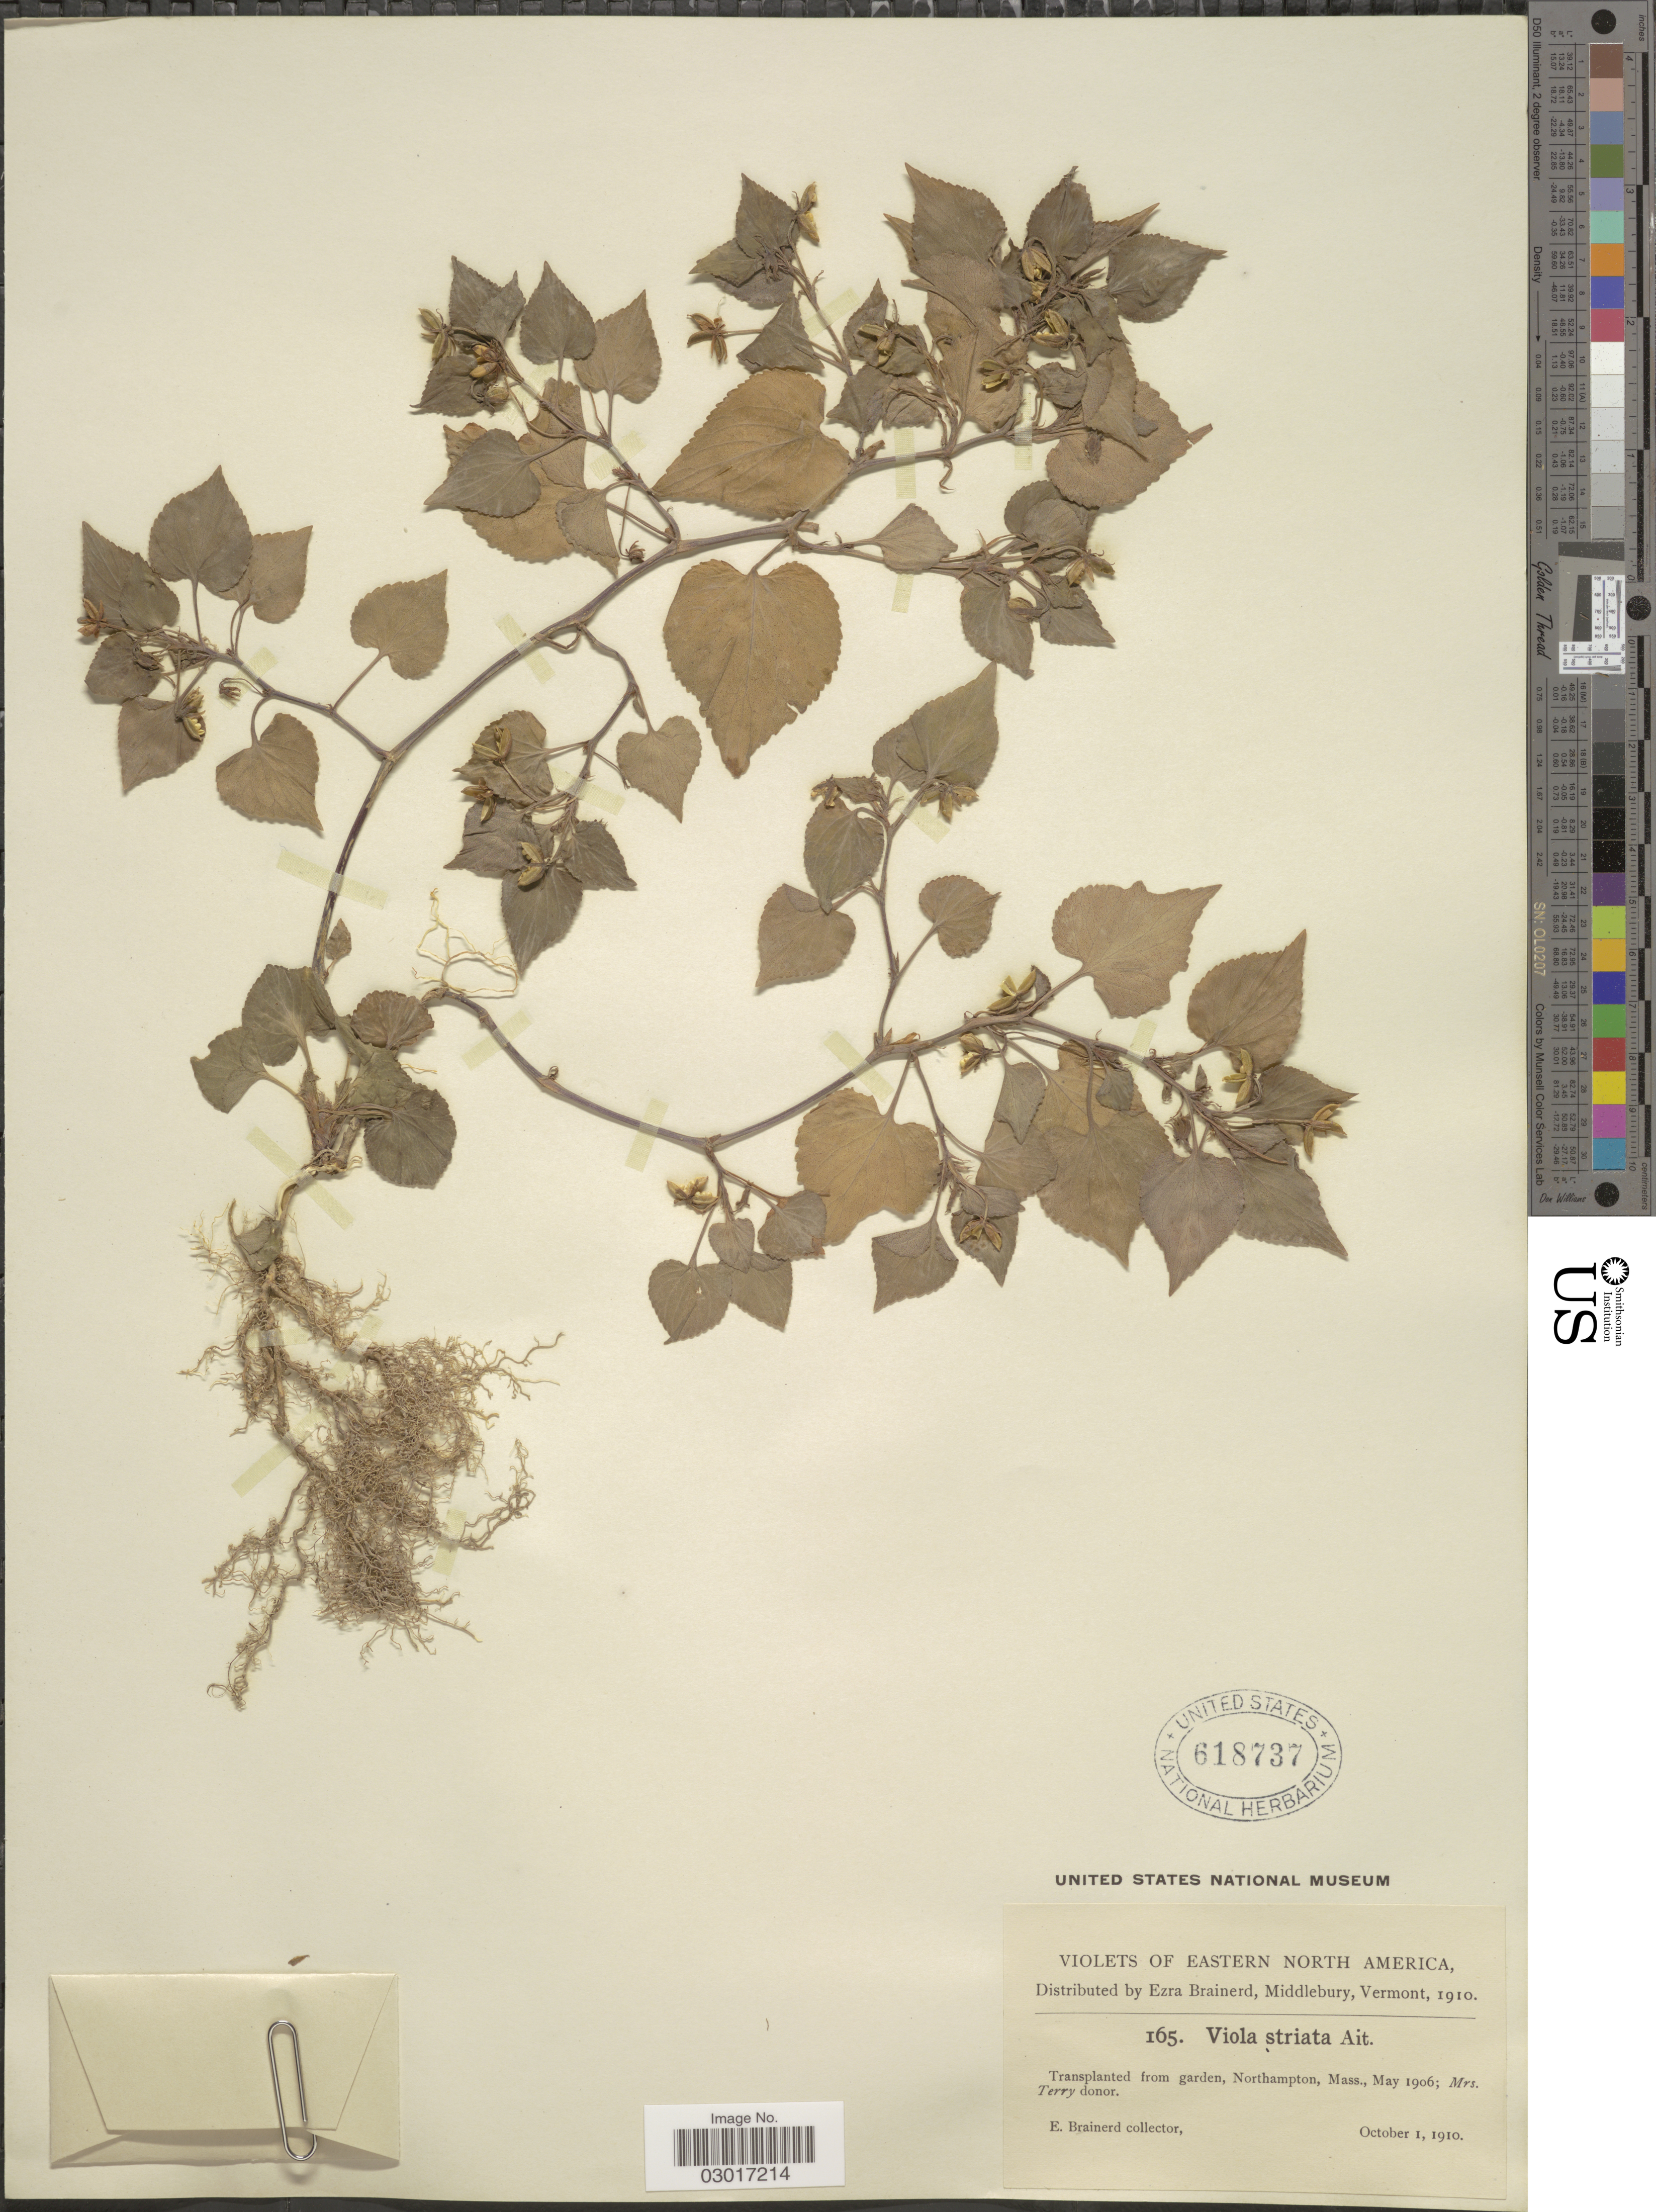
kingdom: Plantae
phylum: Tracheophyta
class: Magnoliopsida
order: Malpighiales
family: Violaceae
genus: Viola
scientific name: Viola striata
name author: Aiton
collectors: E. Brainerd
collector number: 165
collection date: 1906-05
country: United States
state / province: Massachusetts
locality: Eastern North America. Transplanted from garden, Northampton, Mass.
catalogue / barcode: US 618737